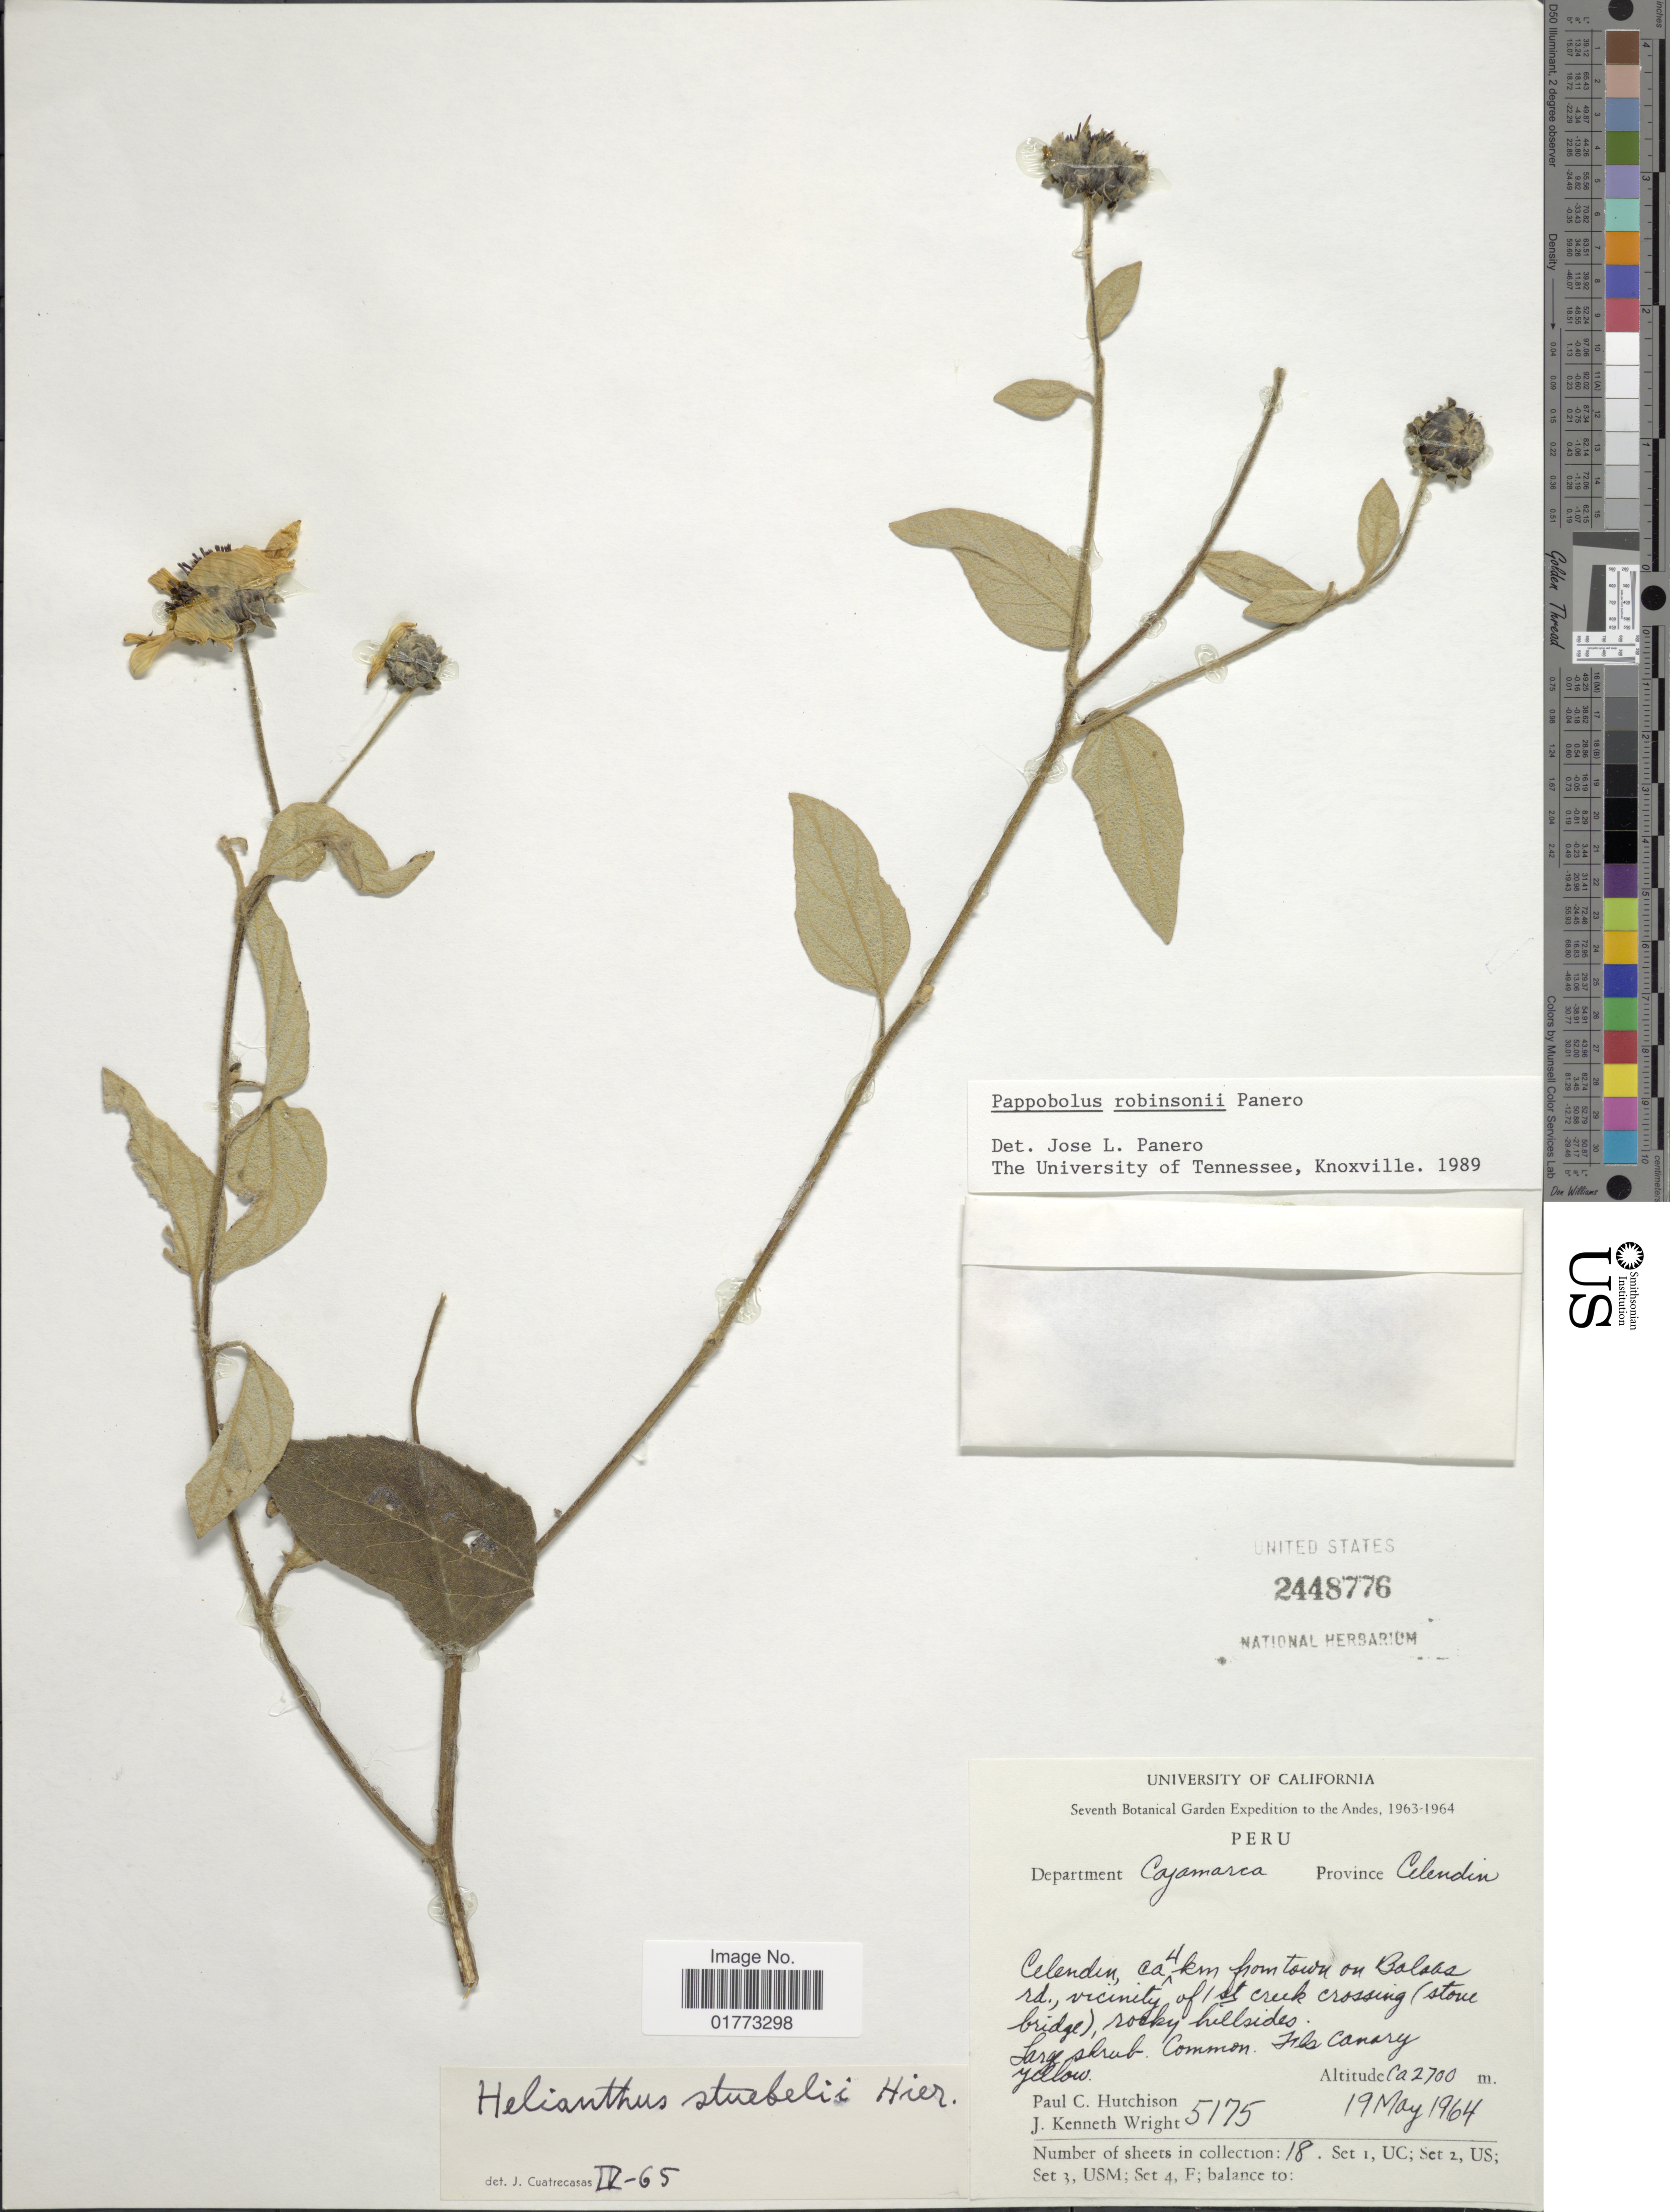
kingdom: Plantae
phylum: Tracheophyta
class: Magnoliopsida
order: Asterales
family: Asteraceae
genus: Pappobolus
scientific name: Pappobolus robinsonii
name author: Panero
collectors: P. C. Hutchison & J. K. Wright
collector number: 5175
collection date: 1964-05-19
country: Peru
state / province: Cajamarca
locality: Province Celendin, Celendin, ca. 4 km from town on Balsas rd., vicinity of 1st creek crossing (stone bridge), rocky hillsides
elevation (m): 2700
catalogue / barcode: US 2448776